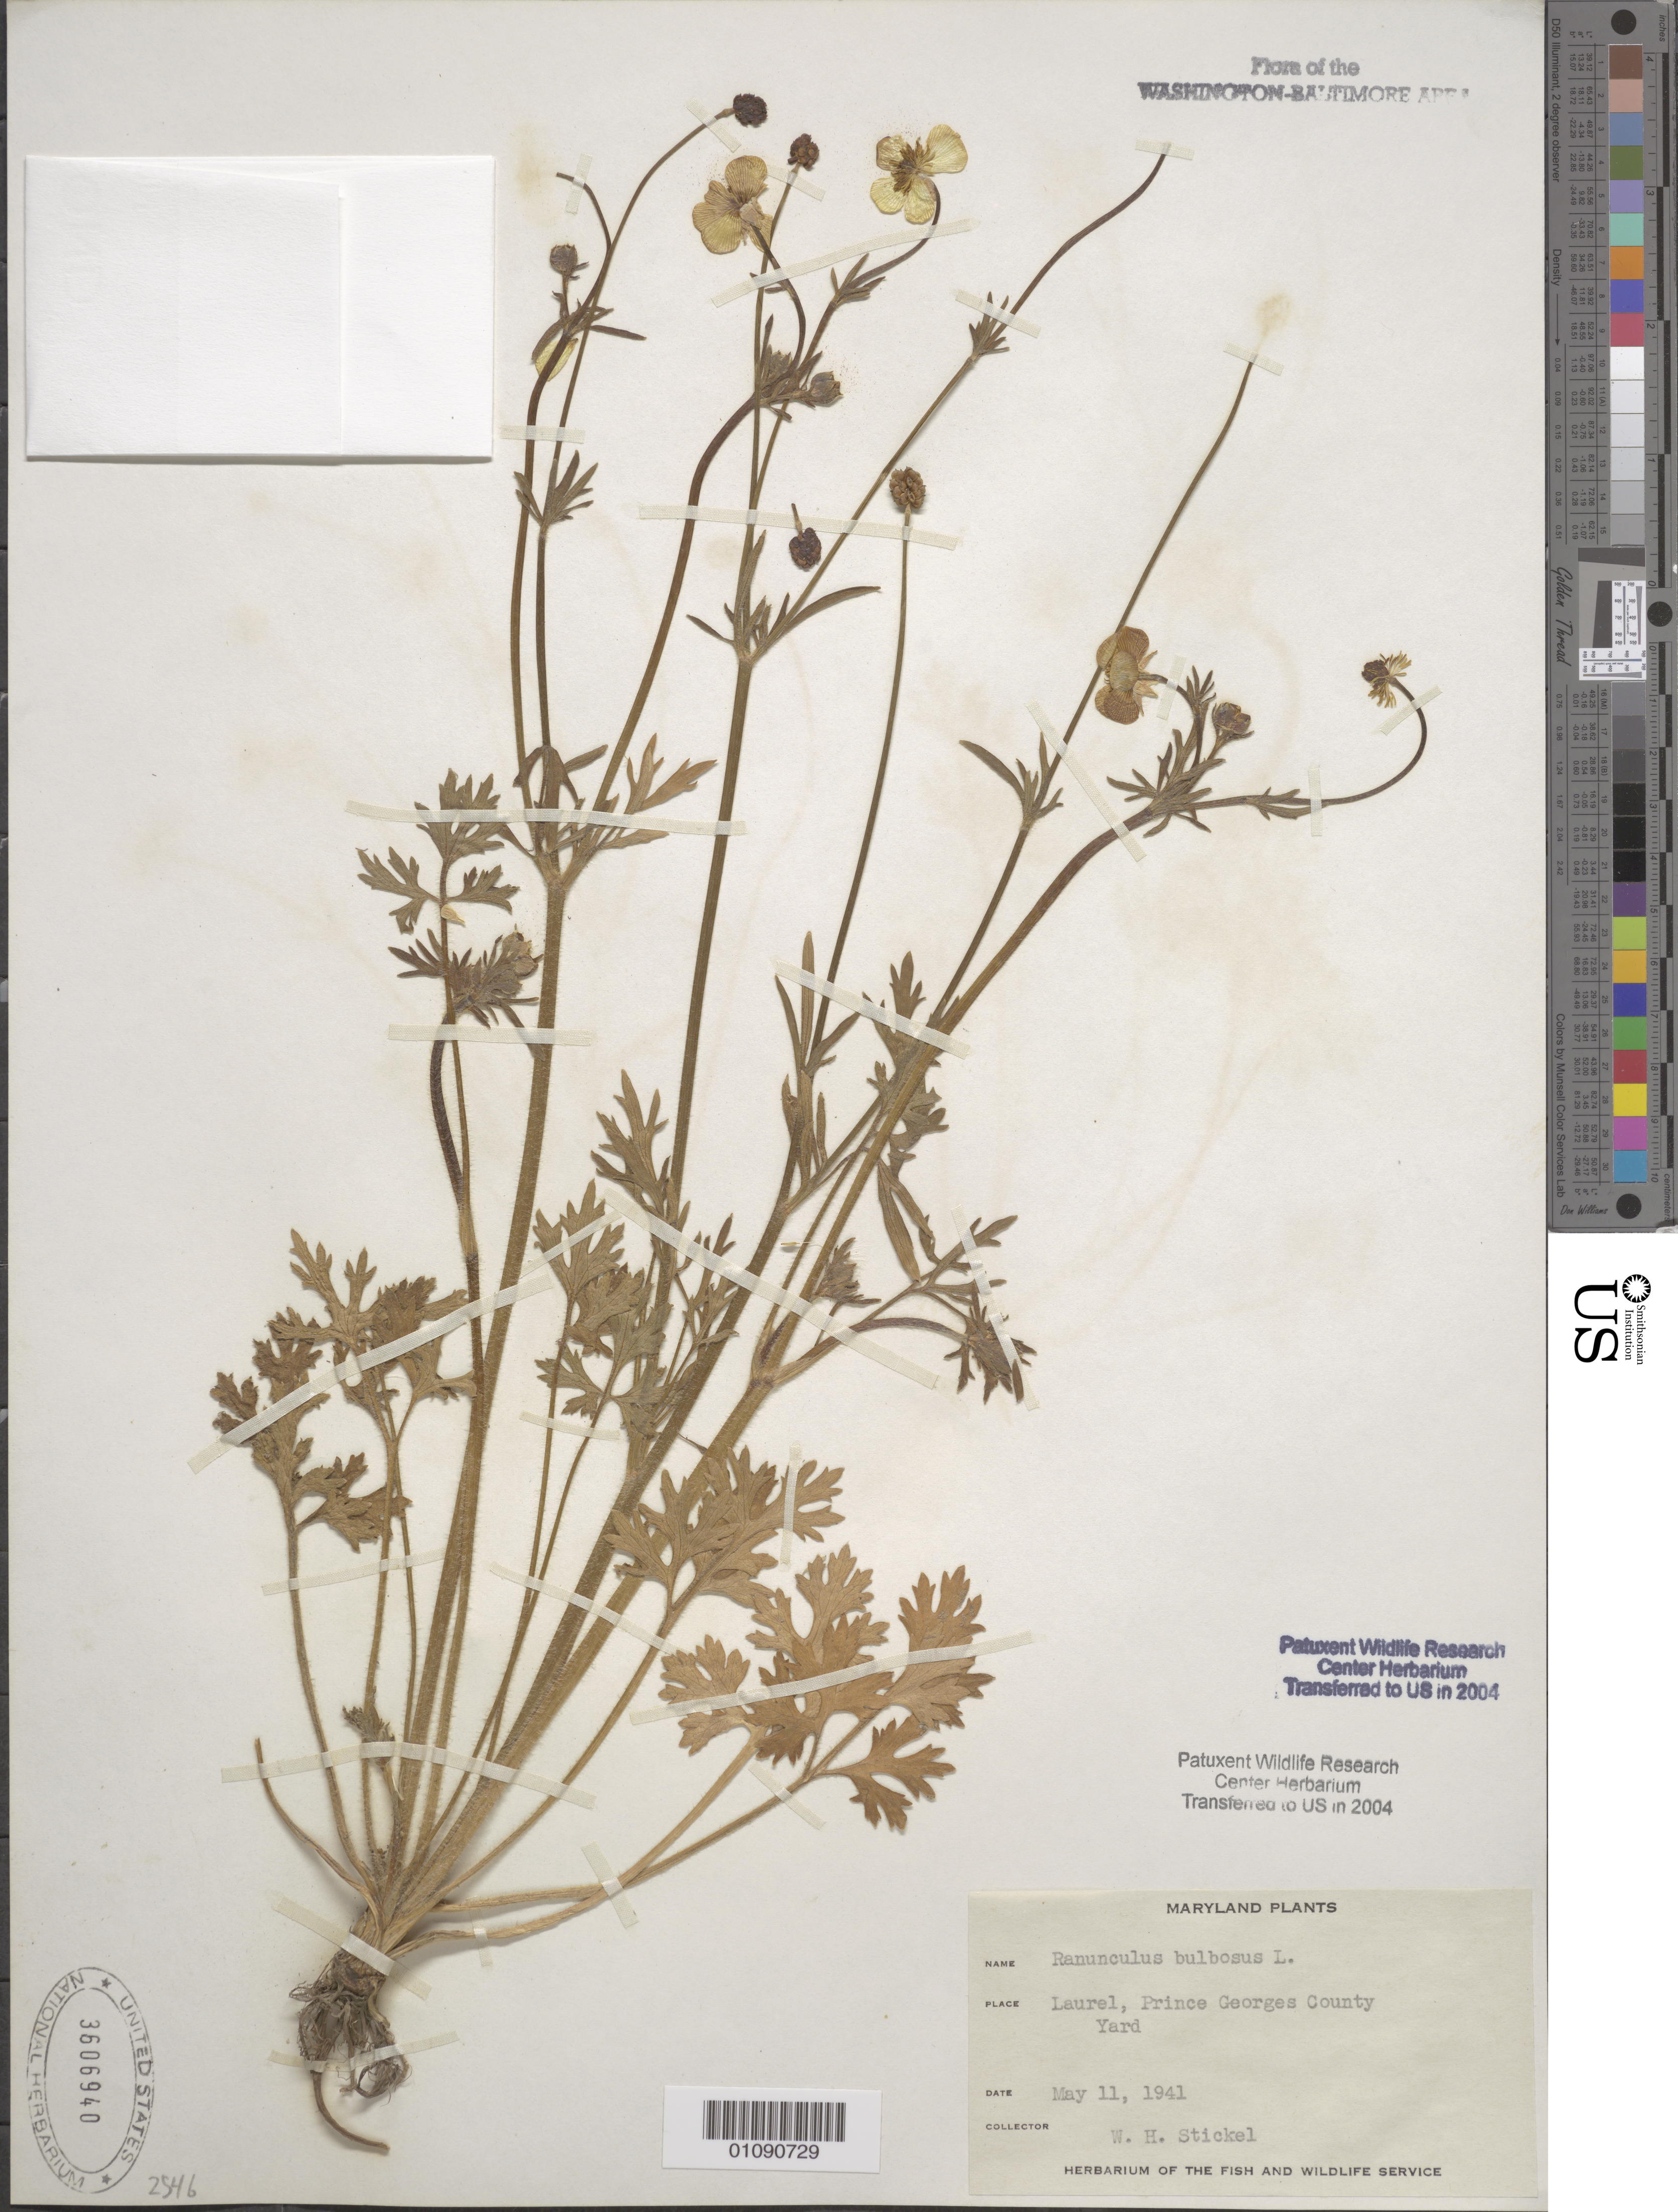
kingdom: Plantae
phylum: Tracheophyta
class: Magnoliopsida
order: Ranunculales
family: Ranunculaceae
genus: Ranunculus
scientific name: Ranunculus bulbosus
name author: L.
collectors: W. Stickel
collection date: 1941-05-11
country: United States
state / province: Maryland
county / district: Prince George's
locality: Laurel.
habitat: Yard.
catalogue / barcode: US 3606940